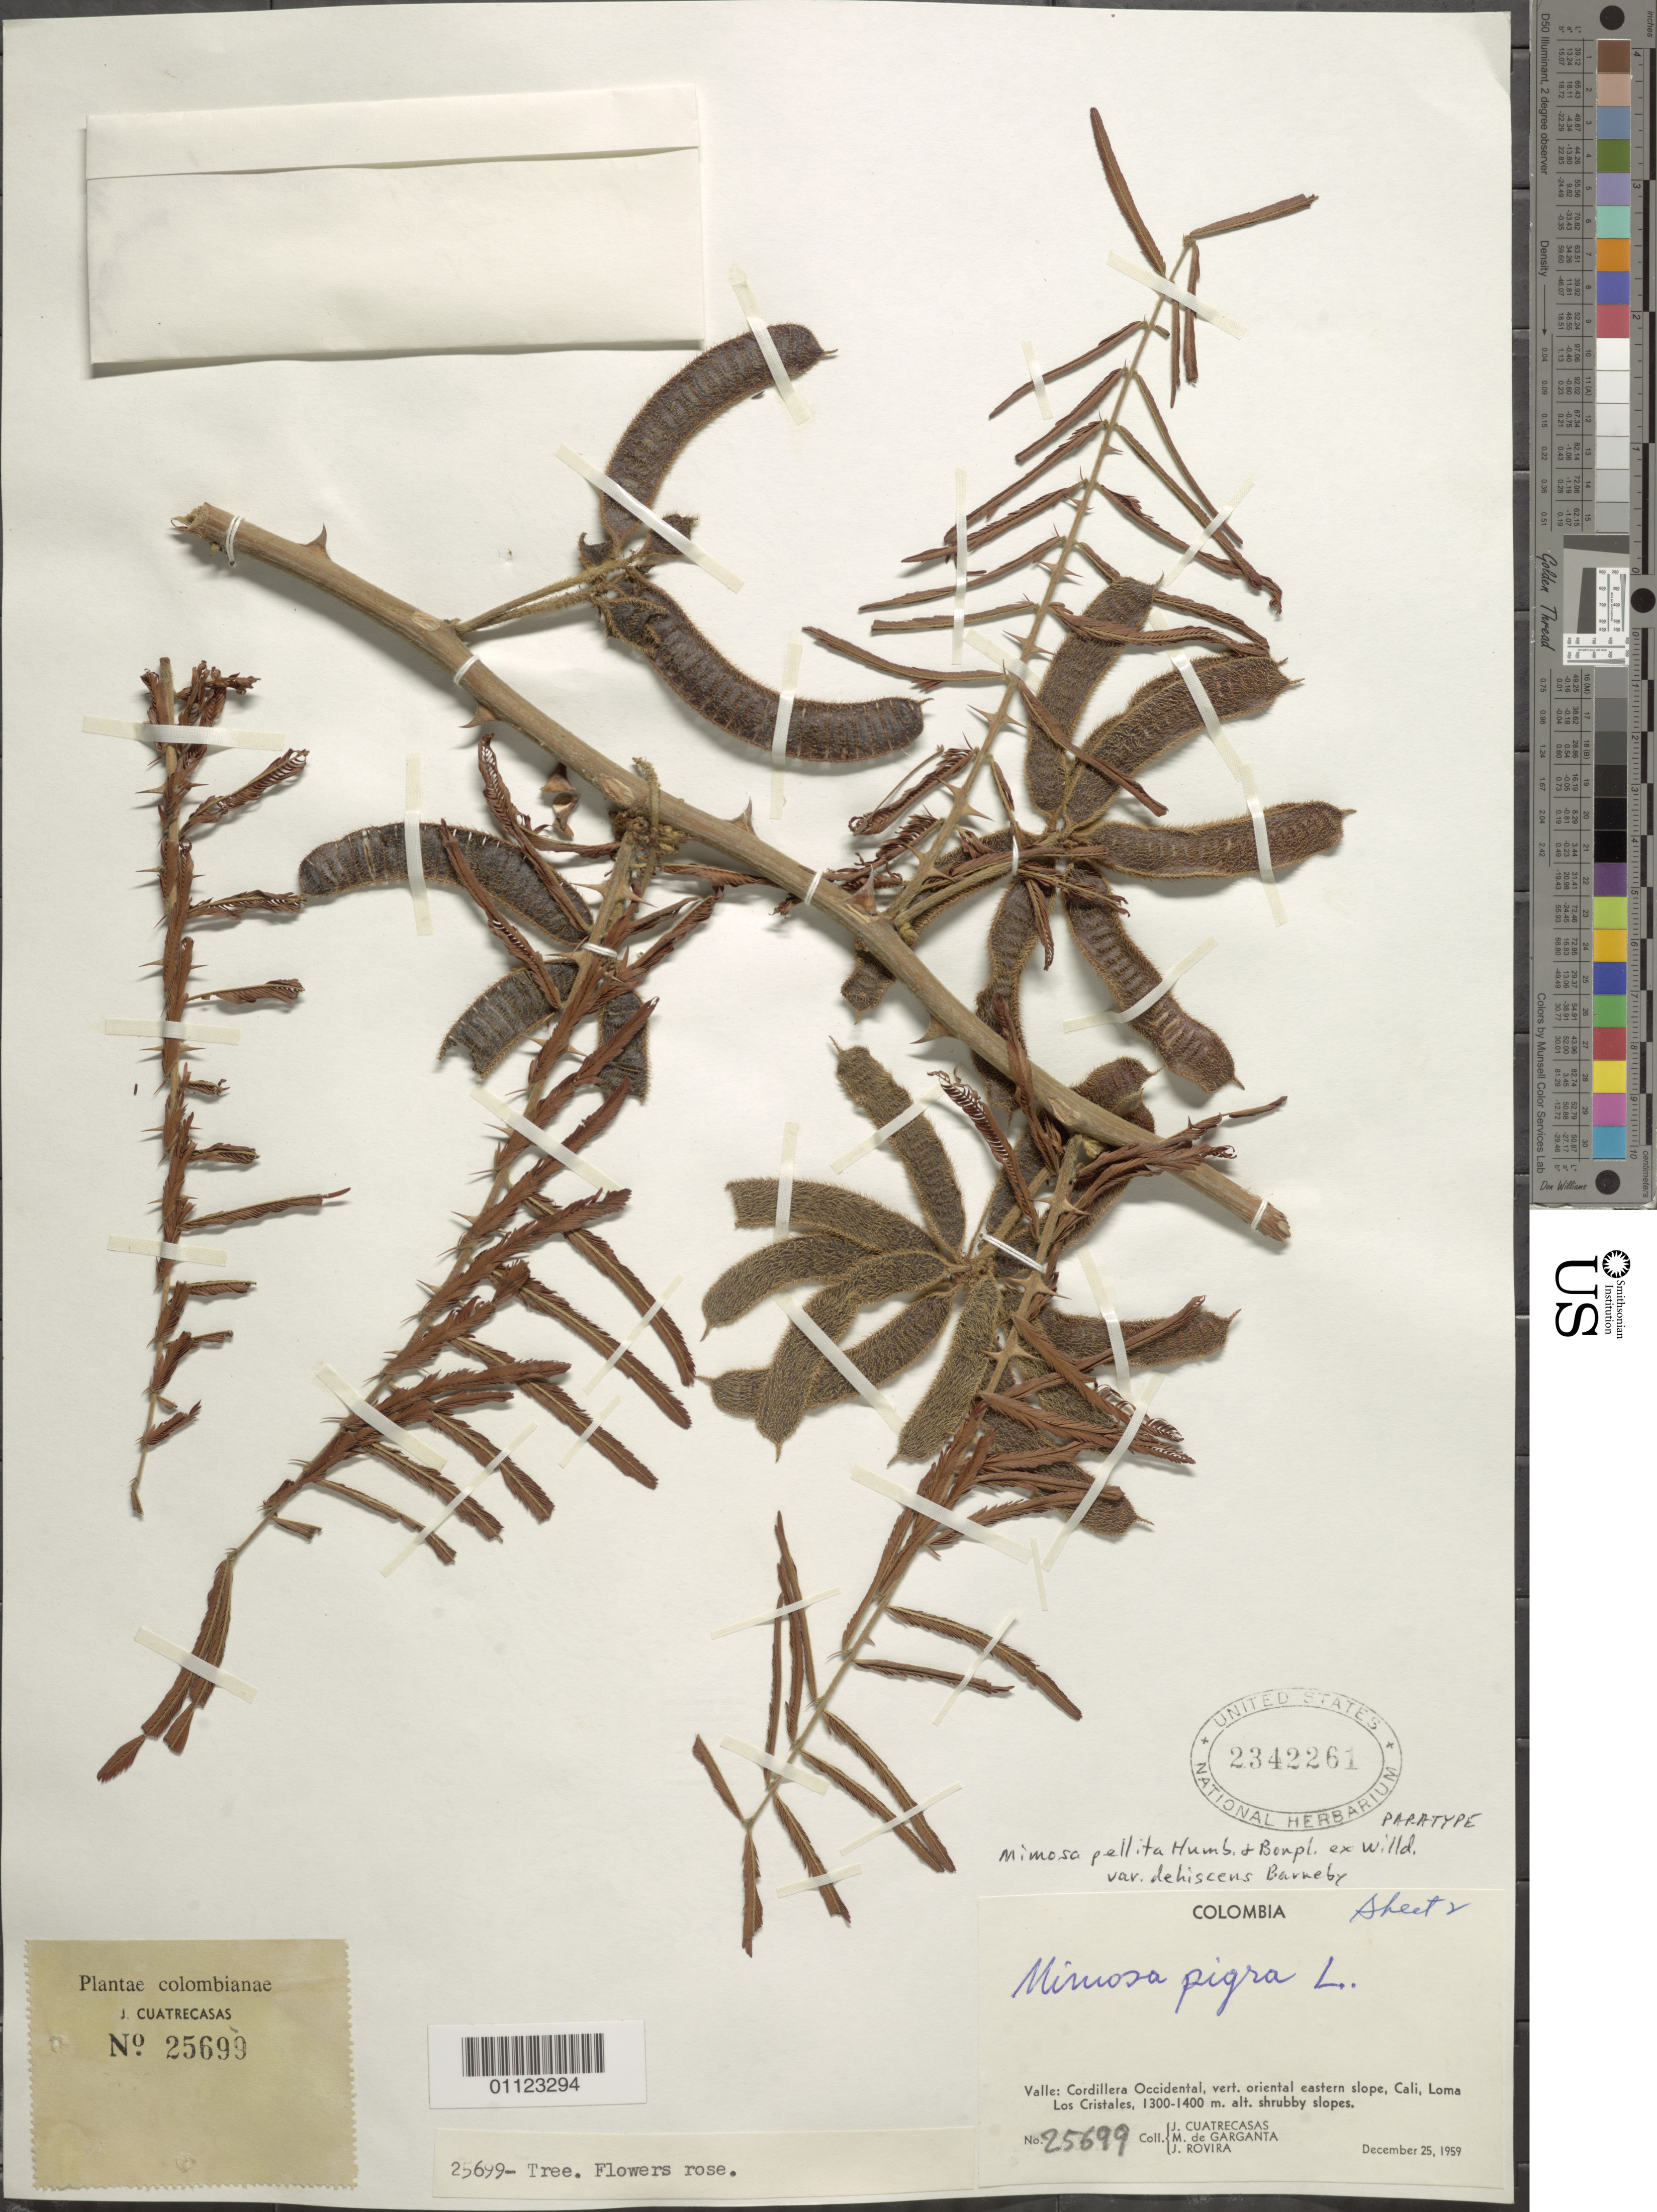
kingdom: Plantae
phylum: Tracheophyta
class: Magnoliopsida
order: Fabales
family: Fabaceae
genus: Mimosa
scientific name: Mimosa pellita var. dehiscens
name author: Barneby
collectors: J. Cuatrecasas, M. Garganta & -. Rovira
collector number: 25699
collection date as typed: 25 Dec 1959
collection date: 1959-12-25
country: Colombia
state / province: Valle del Cauca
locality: Cordillera Occidental, eastern slope, Cali, Loma los Cristales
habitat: Shrubby slopes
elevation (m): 1300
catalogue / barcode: US 2342261